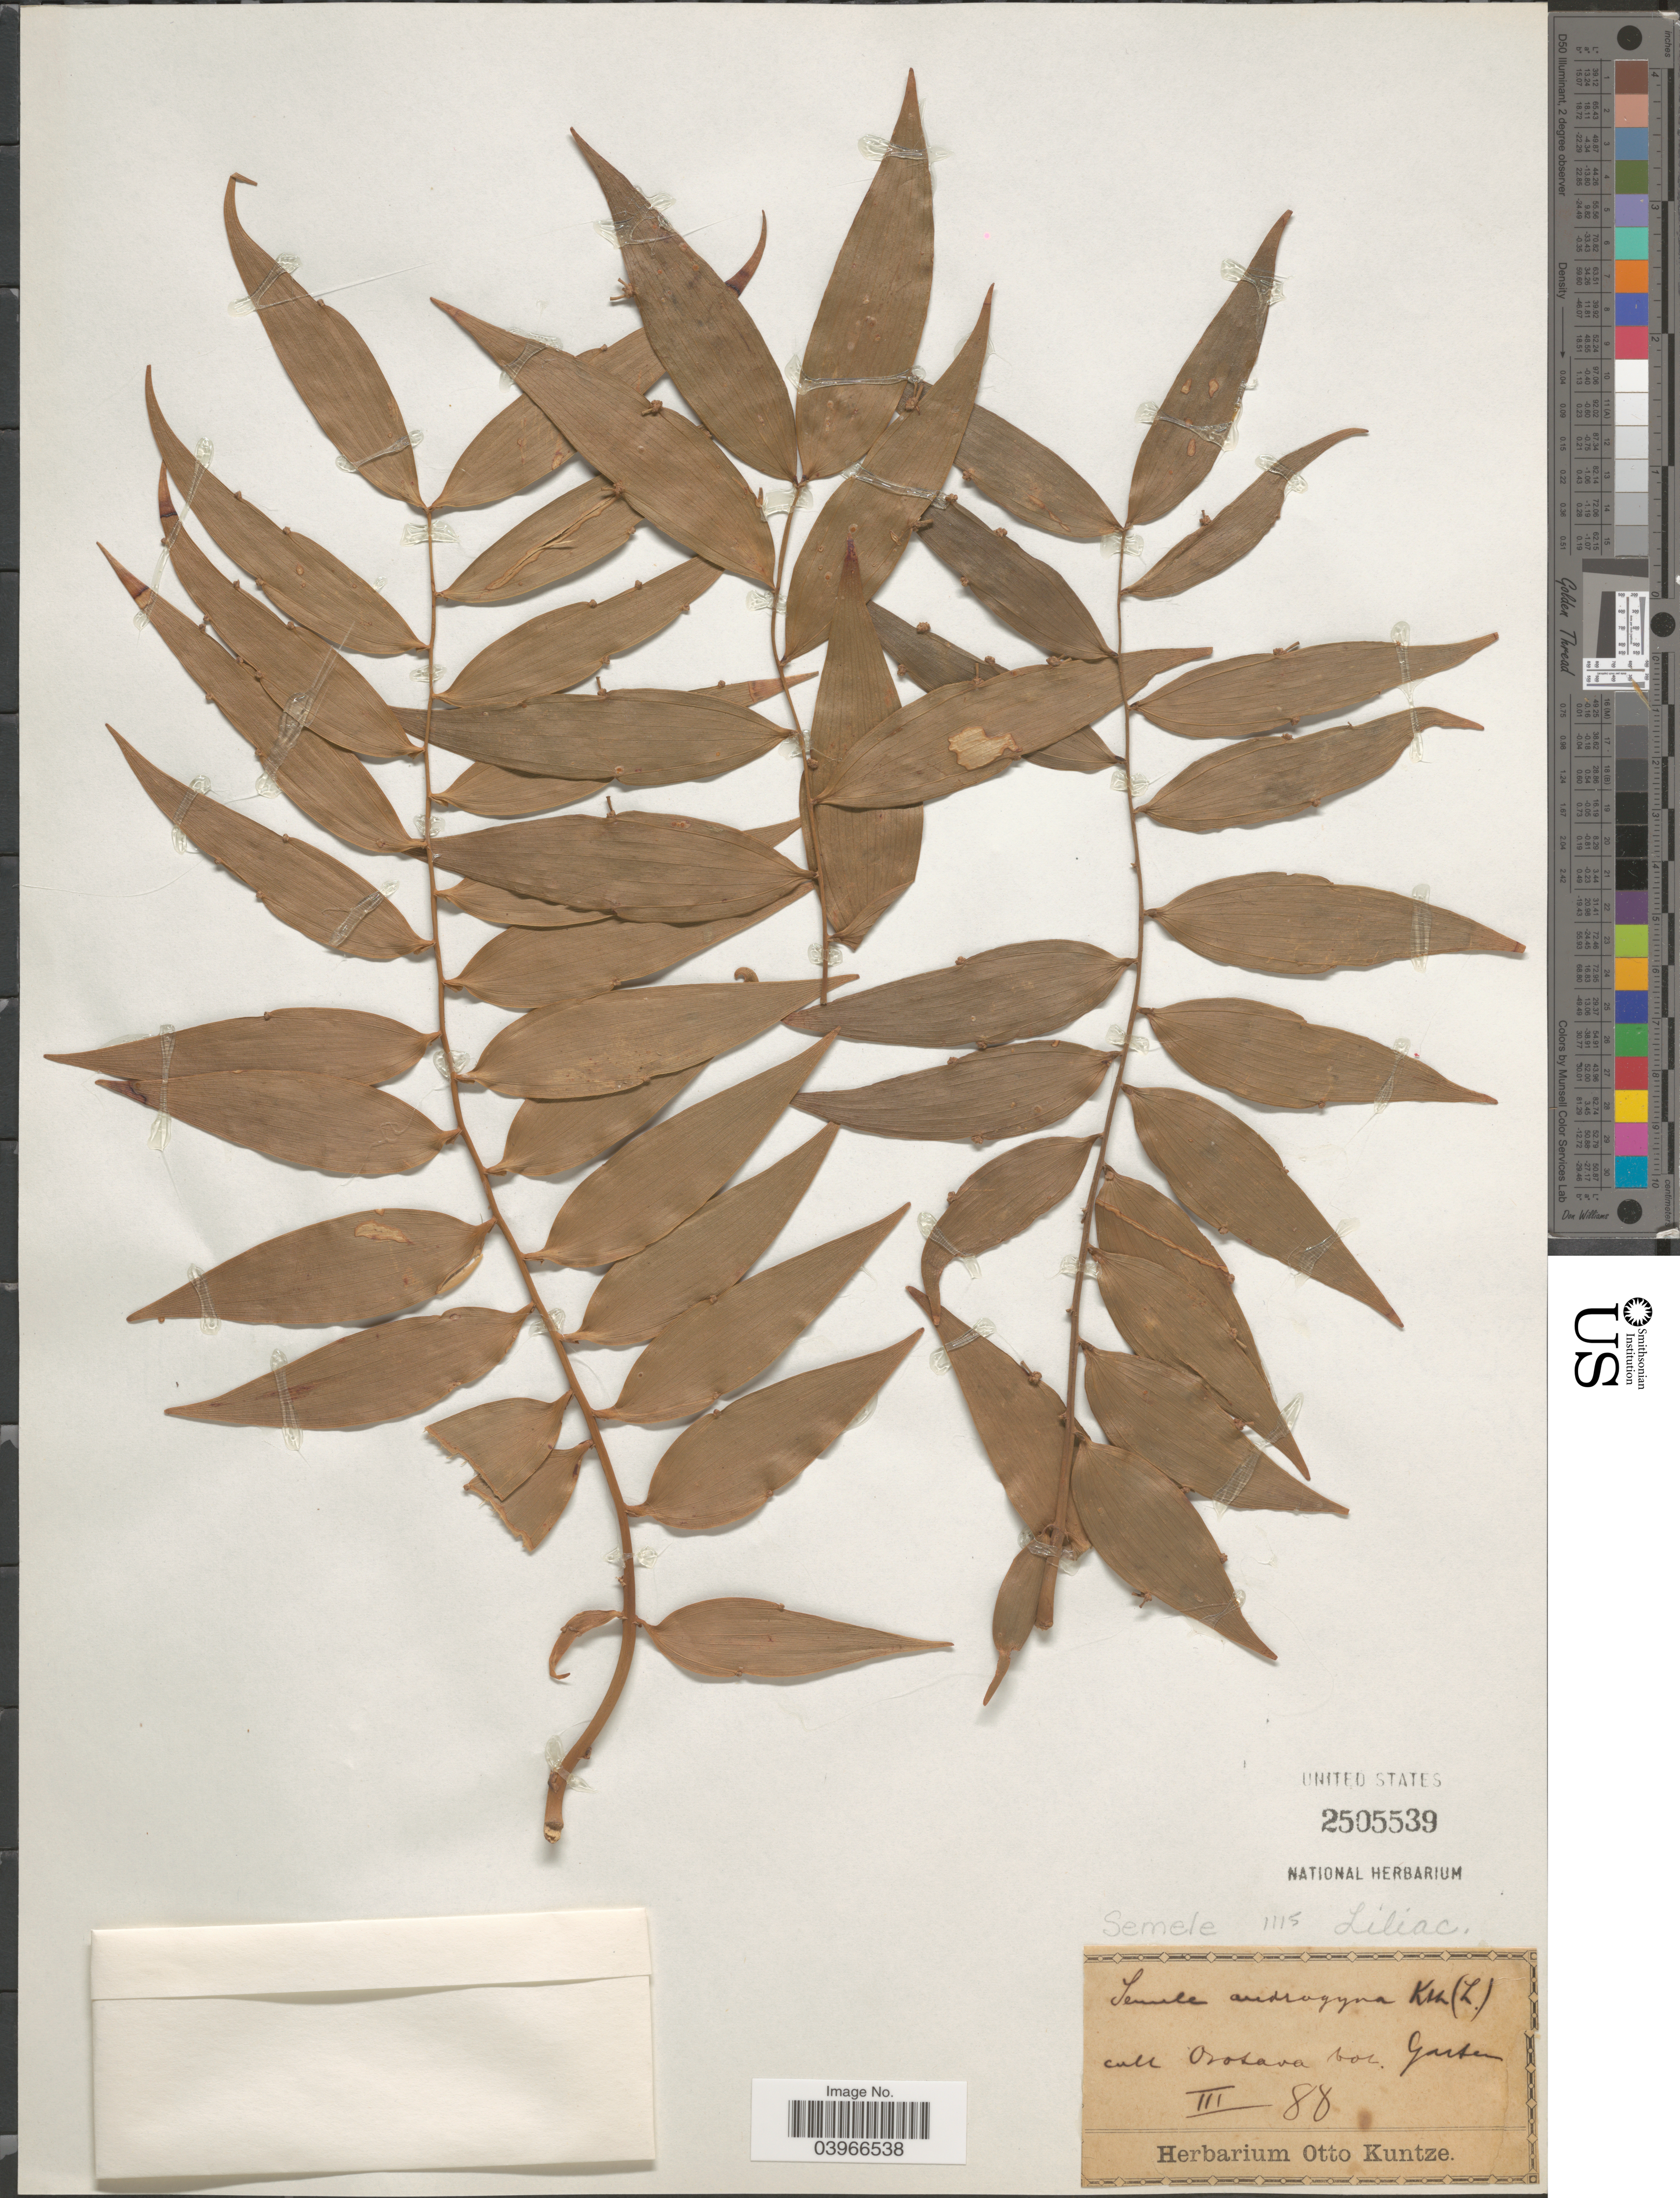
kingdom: Plantae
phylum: Tracheophyta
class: Liliopsida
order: Asparagales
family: Asparagaceae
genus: Semele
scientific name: Semele androgyna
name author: Kunth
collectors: ex herb. Otto Kuntze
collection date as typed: Transcribed d/m/y: /3/88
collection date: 1888-03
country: Spain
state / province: Canarias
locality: Orotava bot. Garten.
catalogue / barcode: US 2505539